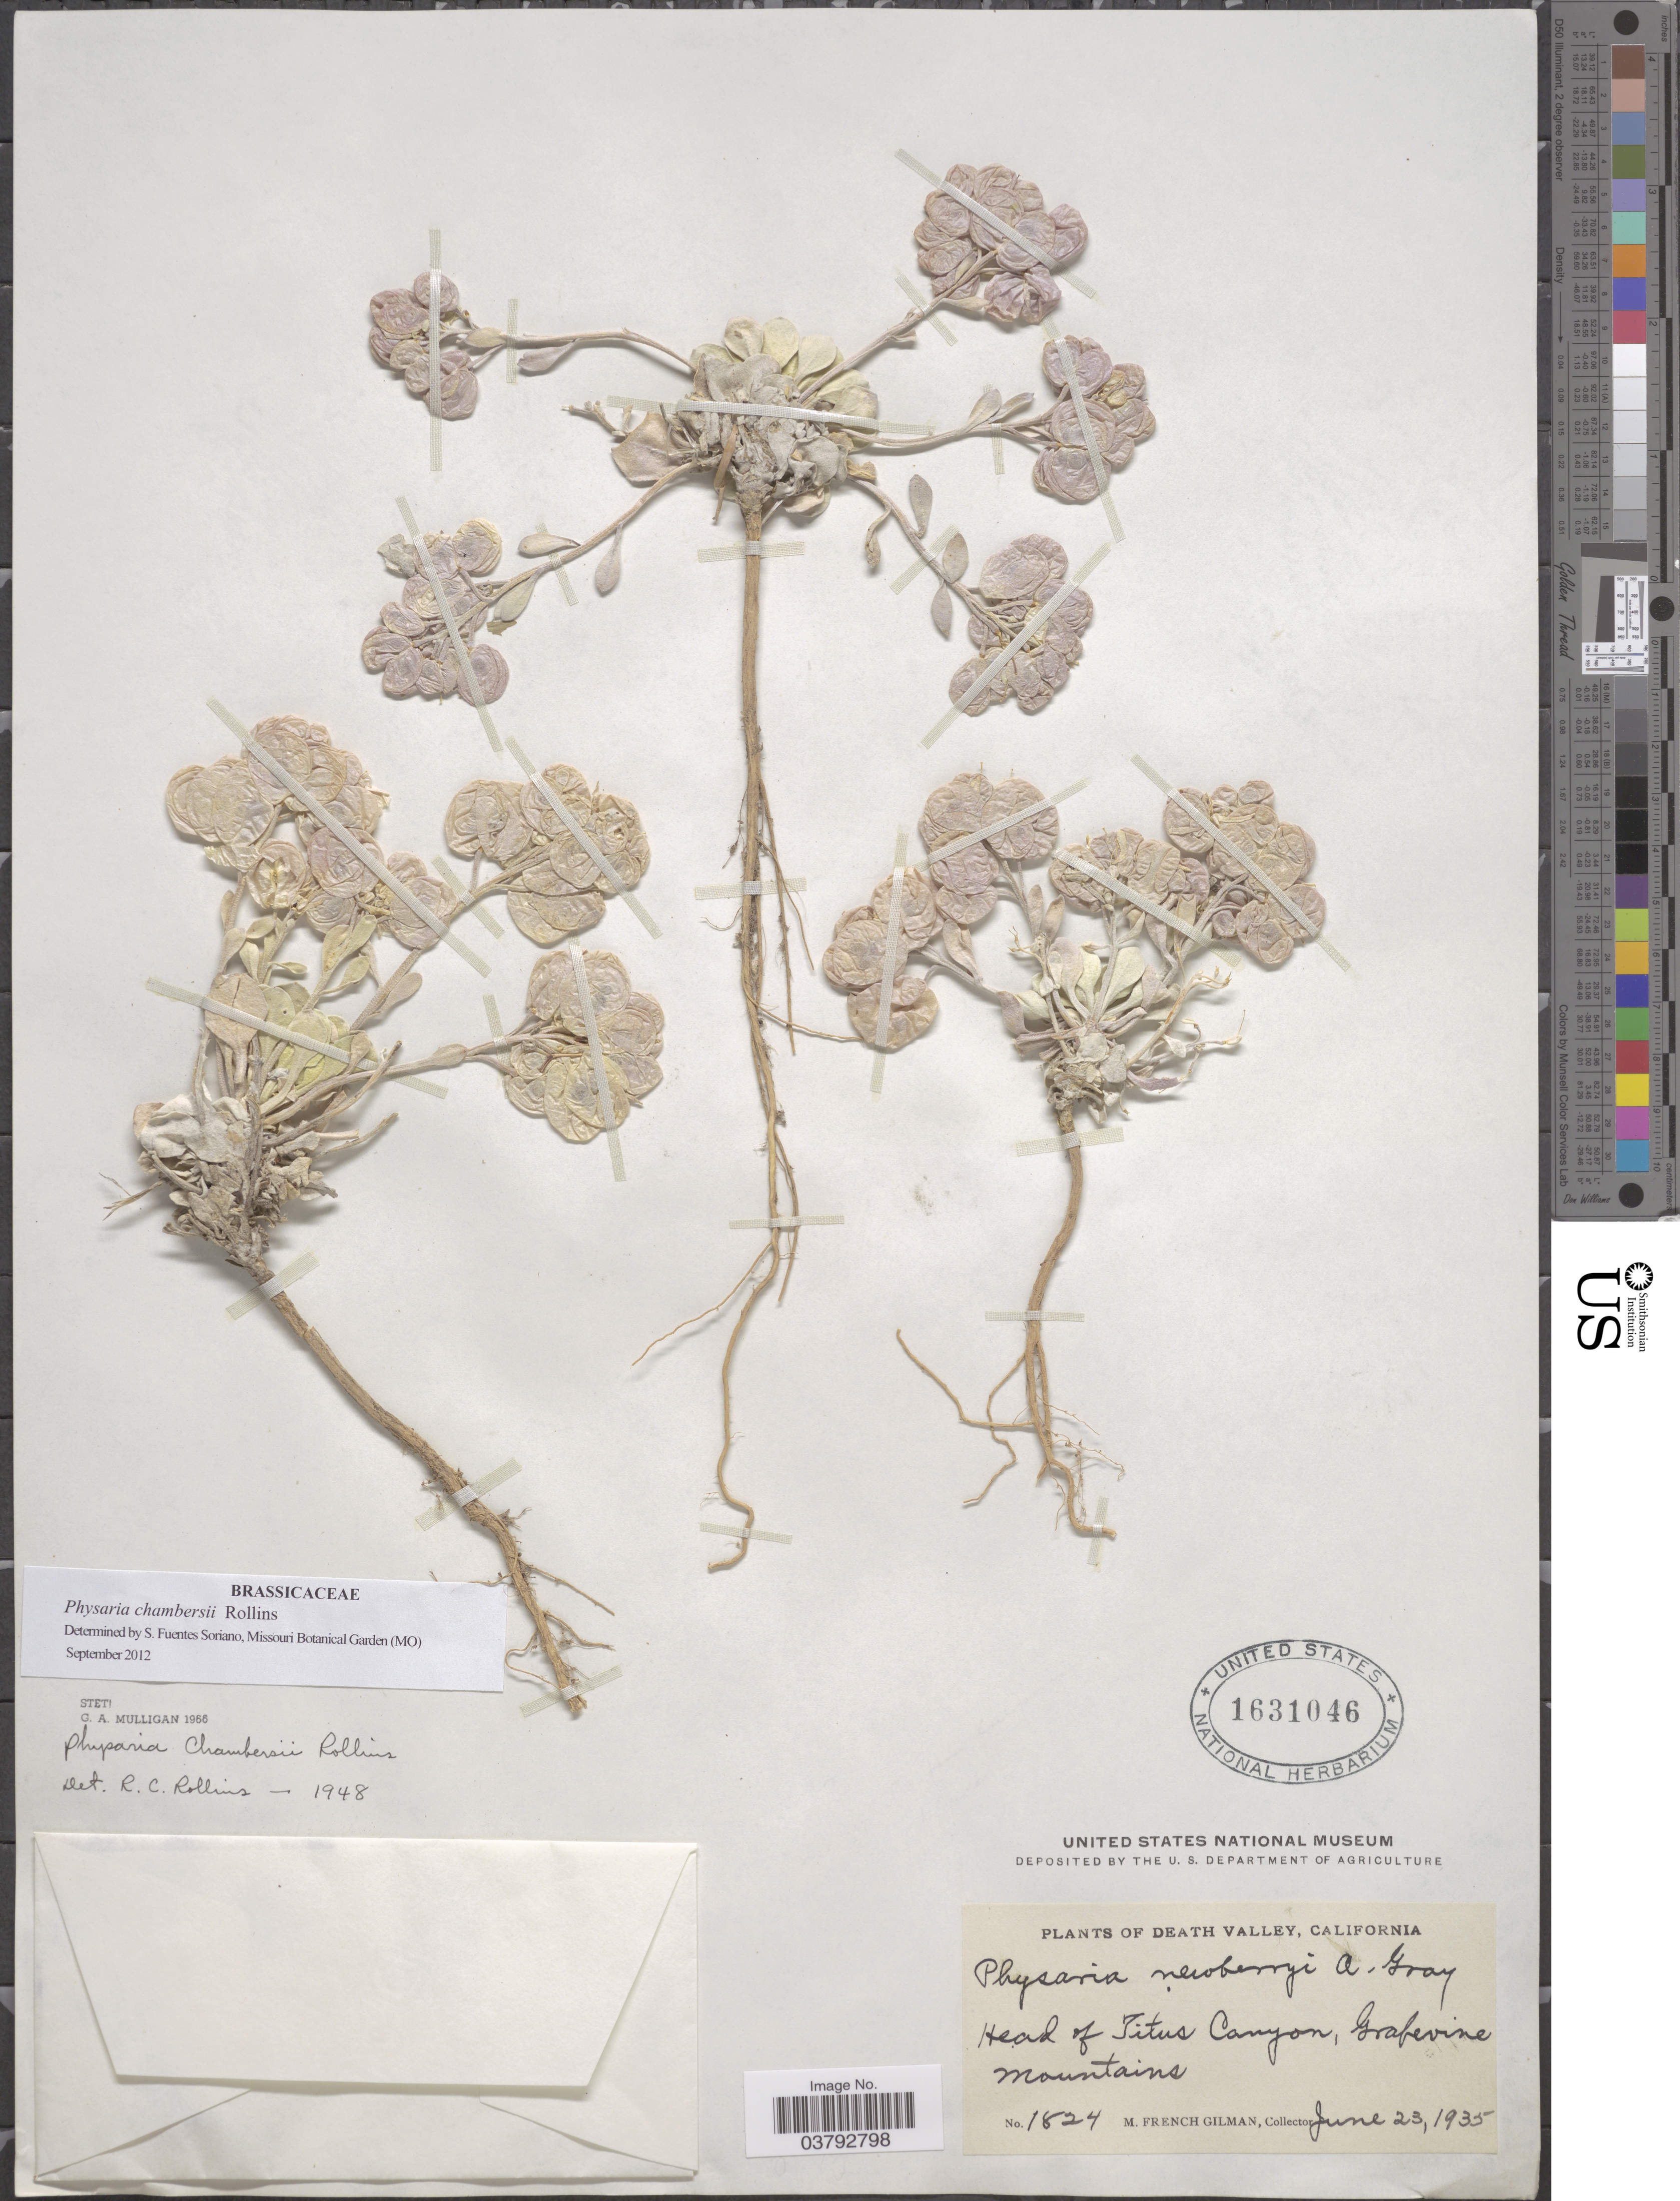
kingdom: Plantae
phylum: Tracheophyta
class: Magnoliopsida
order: Brassicales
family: Brassicaceae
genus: Physaria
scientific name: Physaria chambersii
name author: Rollins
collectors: M. F. Gilman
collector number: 1824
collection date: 1935-06-23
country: United States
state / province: California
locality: Death Valley. Head of Titus Canyon, Grapevine Mountains.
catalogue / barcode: US 1631046